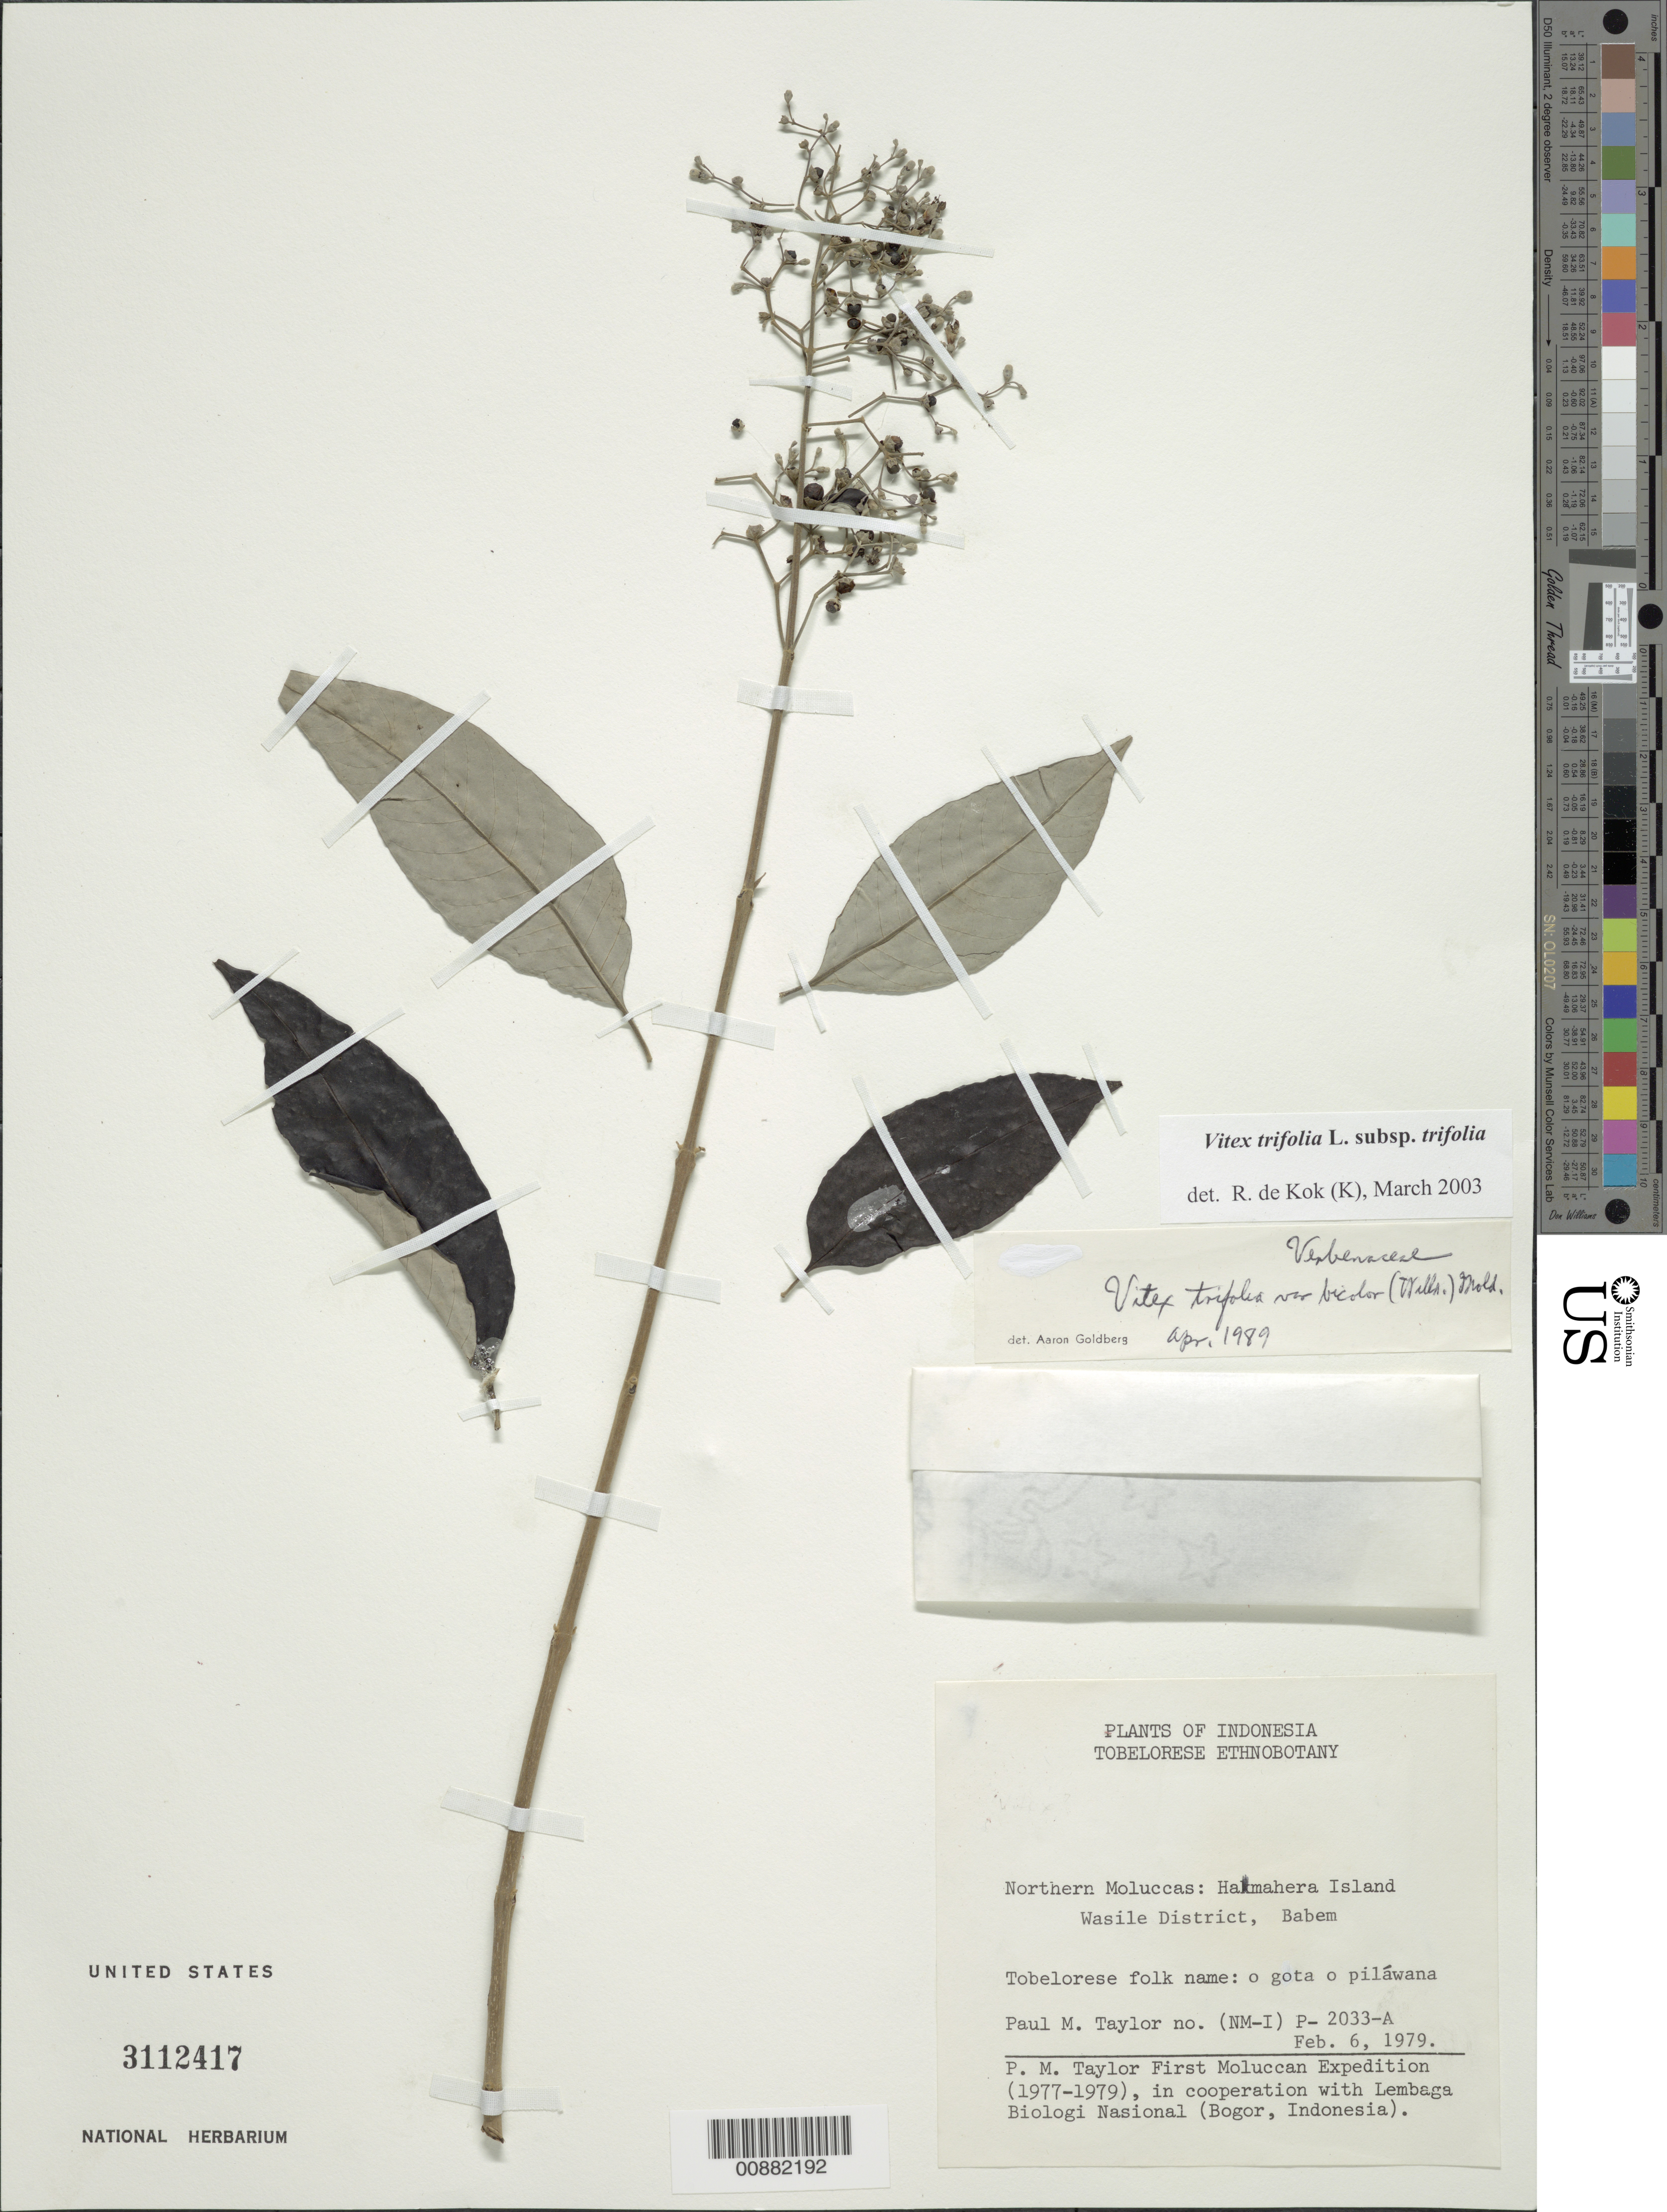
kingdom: Plantae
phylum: Tracheophyta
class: Magnoliopsida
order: Lamiales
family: Lamiaceae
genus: Vitex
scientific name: Vitex trifolia var. trifolia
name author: L.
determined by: Kok, R. de, (K)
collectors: P. M. Taylor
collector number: (NM-I) P-20330-A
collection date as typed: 06 Feb 1979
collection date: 1979-02-06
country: Indonesia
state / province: Maluku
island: Halmahera I.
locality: Wasile District, Babem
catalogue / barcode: US 3112417